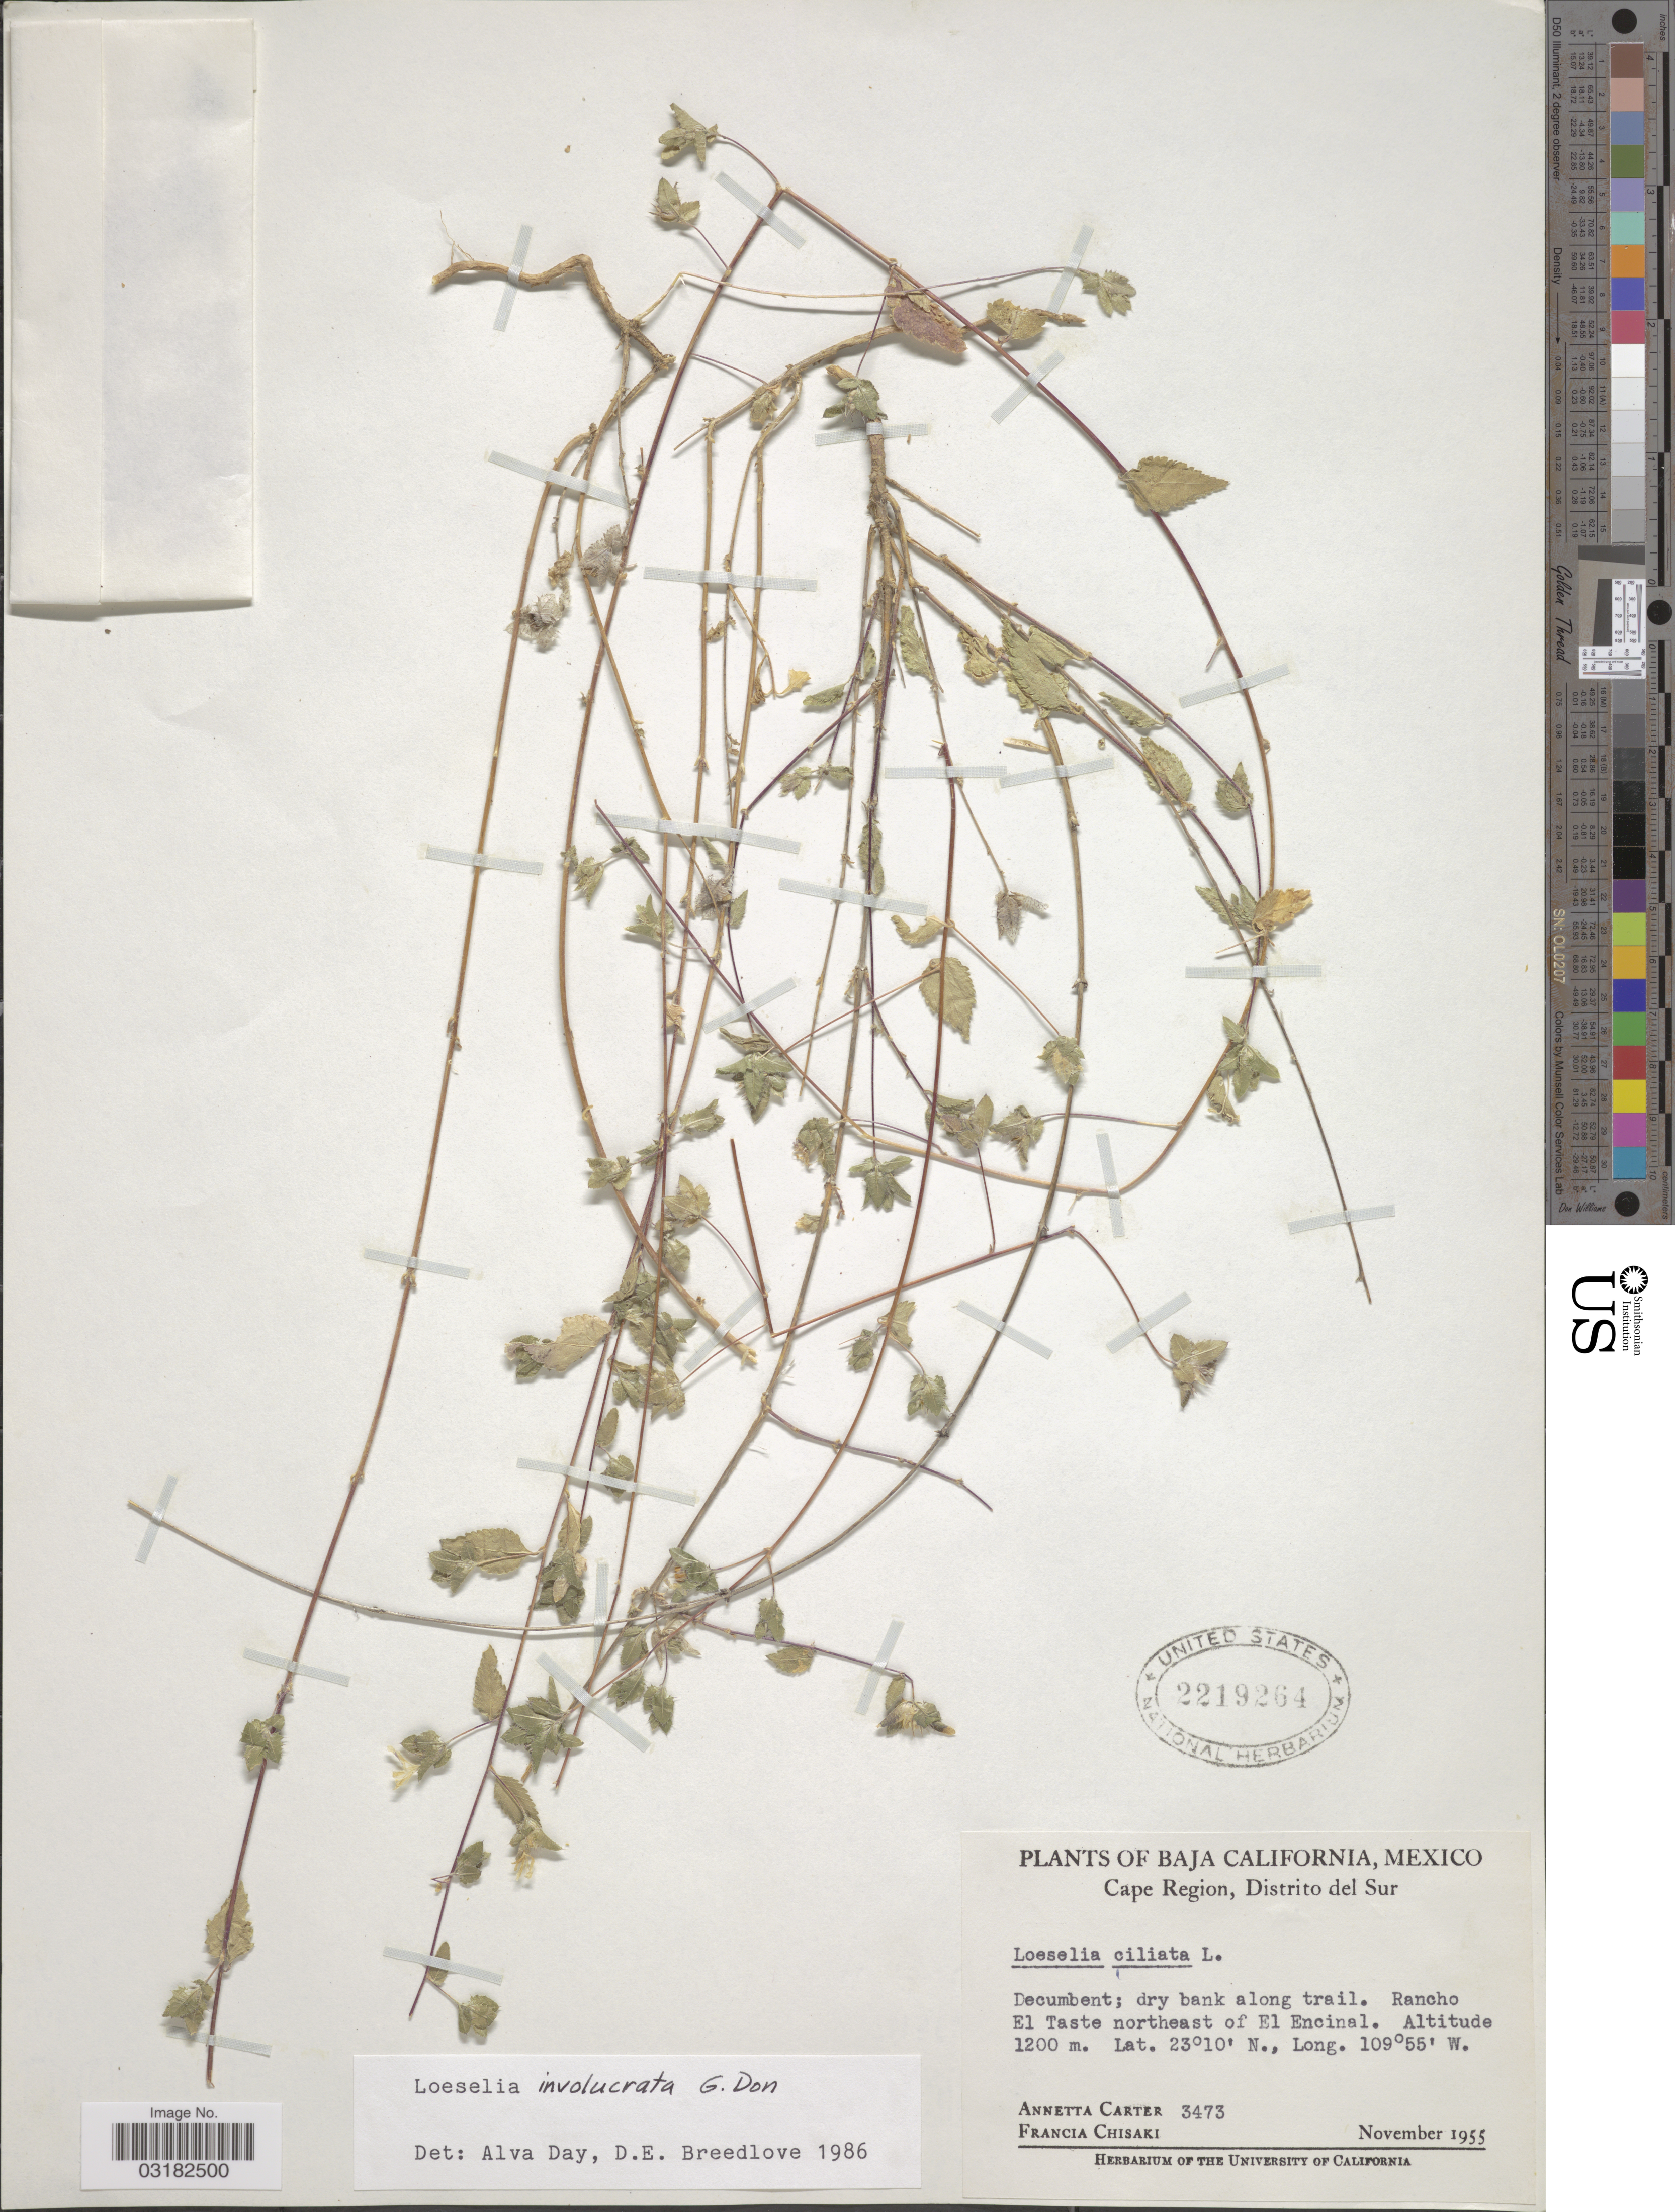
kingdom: Plantae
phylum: Tracheophyta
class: Magnoliopsida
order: Ericales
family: Polemoniaceae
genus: Loeselia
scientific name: Loeselia involucrata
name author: G. Don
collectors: A. Carter & F. Chisaki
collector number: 3473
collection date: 1955-11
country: Mexico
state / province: Baja California Sur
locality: Cape Region, Distrito del Sur. Decumbent; dry bank along trail. Rancho El Taste northeast of El Encinal.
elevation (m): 1200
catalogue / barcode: US 2219264